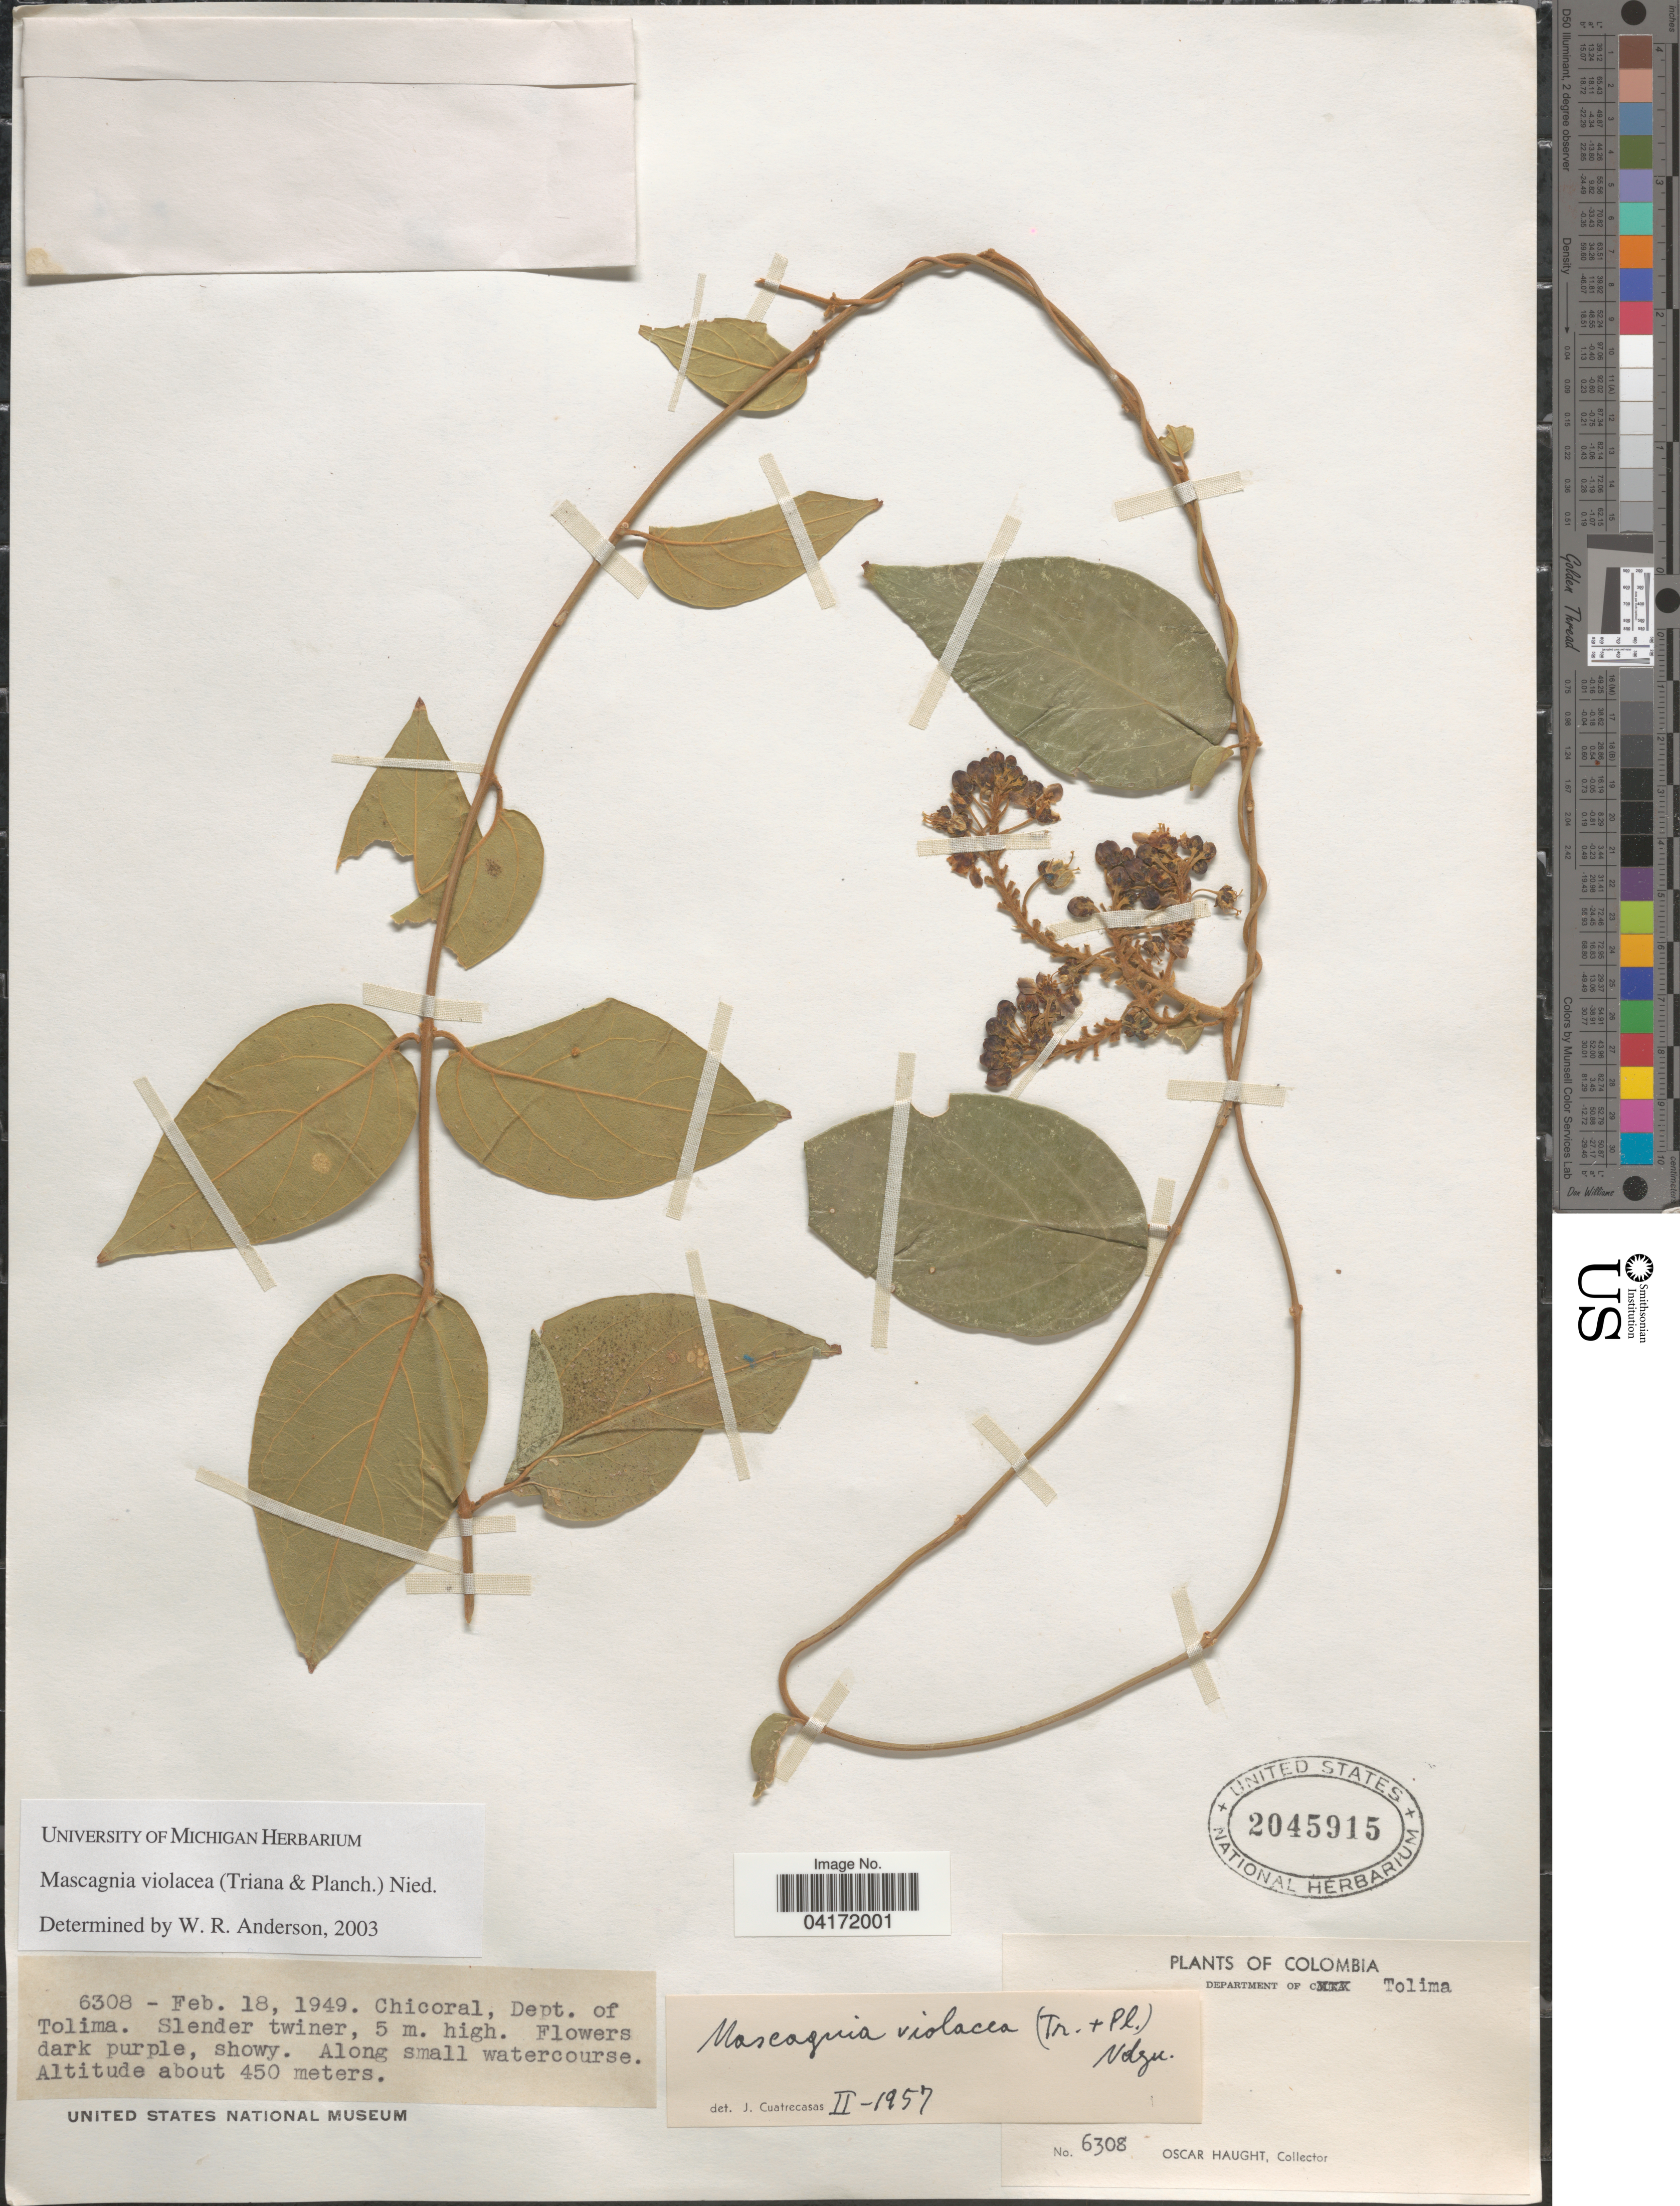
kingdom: Plantae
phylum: Tracheophyta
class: Magnoliopsida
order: Malpighiales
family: Malpighiaceae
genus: Mascagnia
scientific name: Mascagnia violacea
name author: (Triana & Planch.) Nied.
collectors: O. L. Haught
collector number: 6308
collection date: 1949-02-18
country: Colombia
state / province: Tolima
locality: Chicoral, Dept. of Tolima. Along small watercourse.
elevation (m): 450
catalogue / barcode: US 2045915